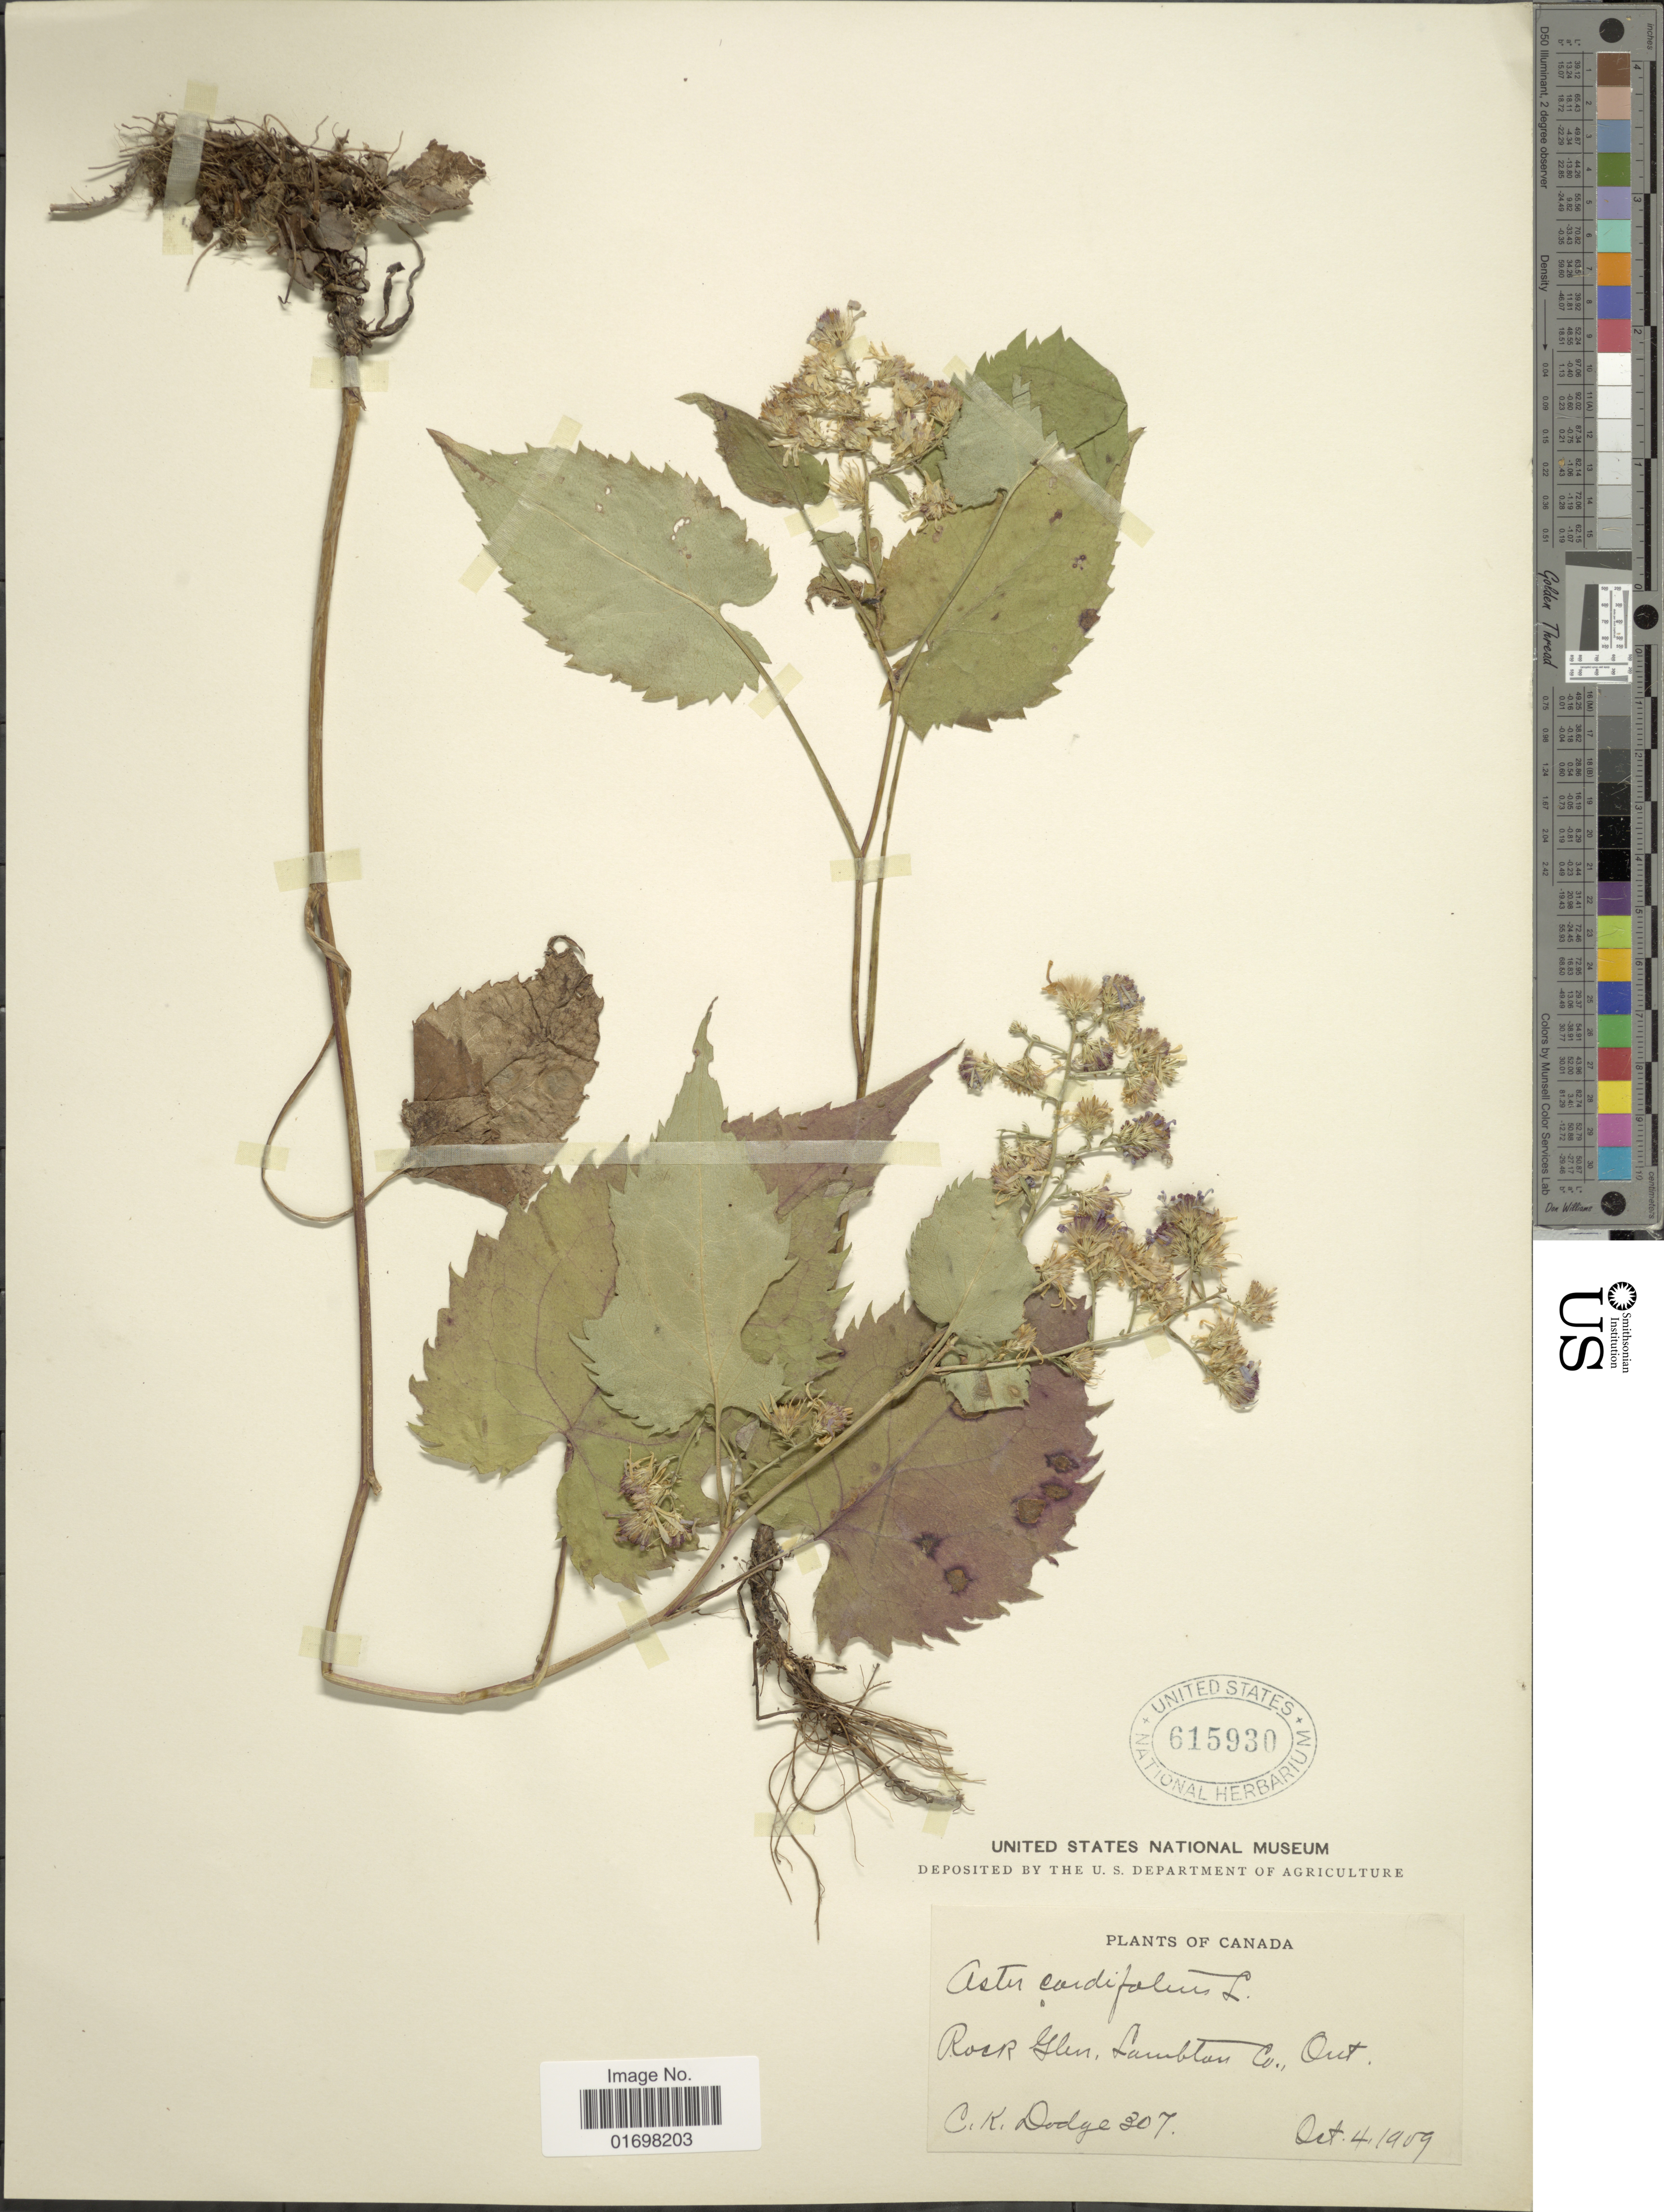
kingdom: Plantae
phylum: Tracheophyta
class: Magnoliopsida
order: Asterales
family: Asteraceae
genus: Symphyotrichum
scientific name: Symphyotrichum cordifolium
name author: (L.) G.L. Nesom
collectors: C. Dodge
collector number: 307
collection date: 1909-10-04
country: Canada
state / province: Ontario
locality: Rock Glen. Lamblan Co., Ont.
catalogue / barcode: US 615930